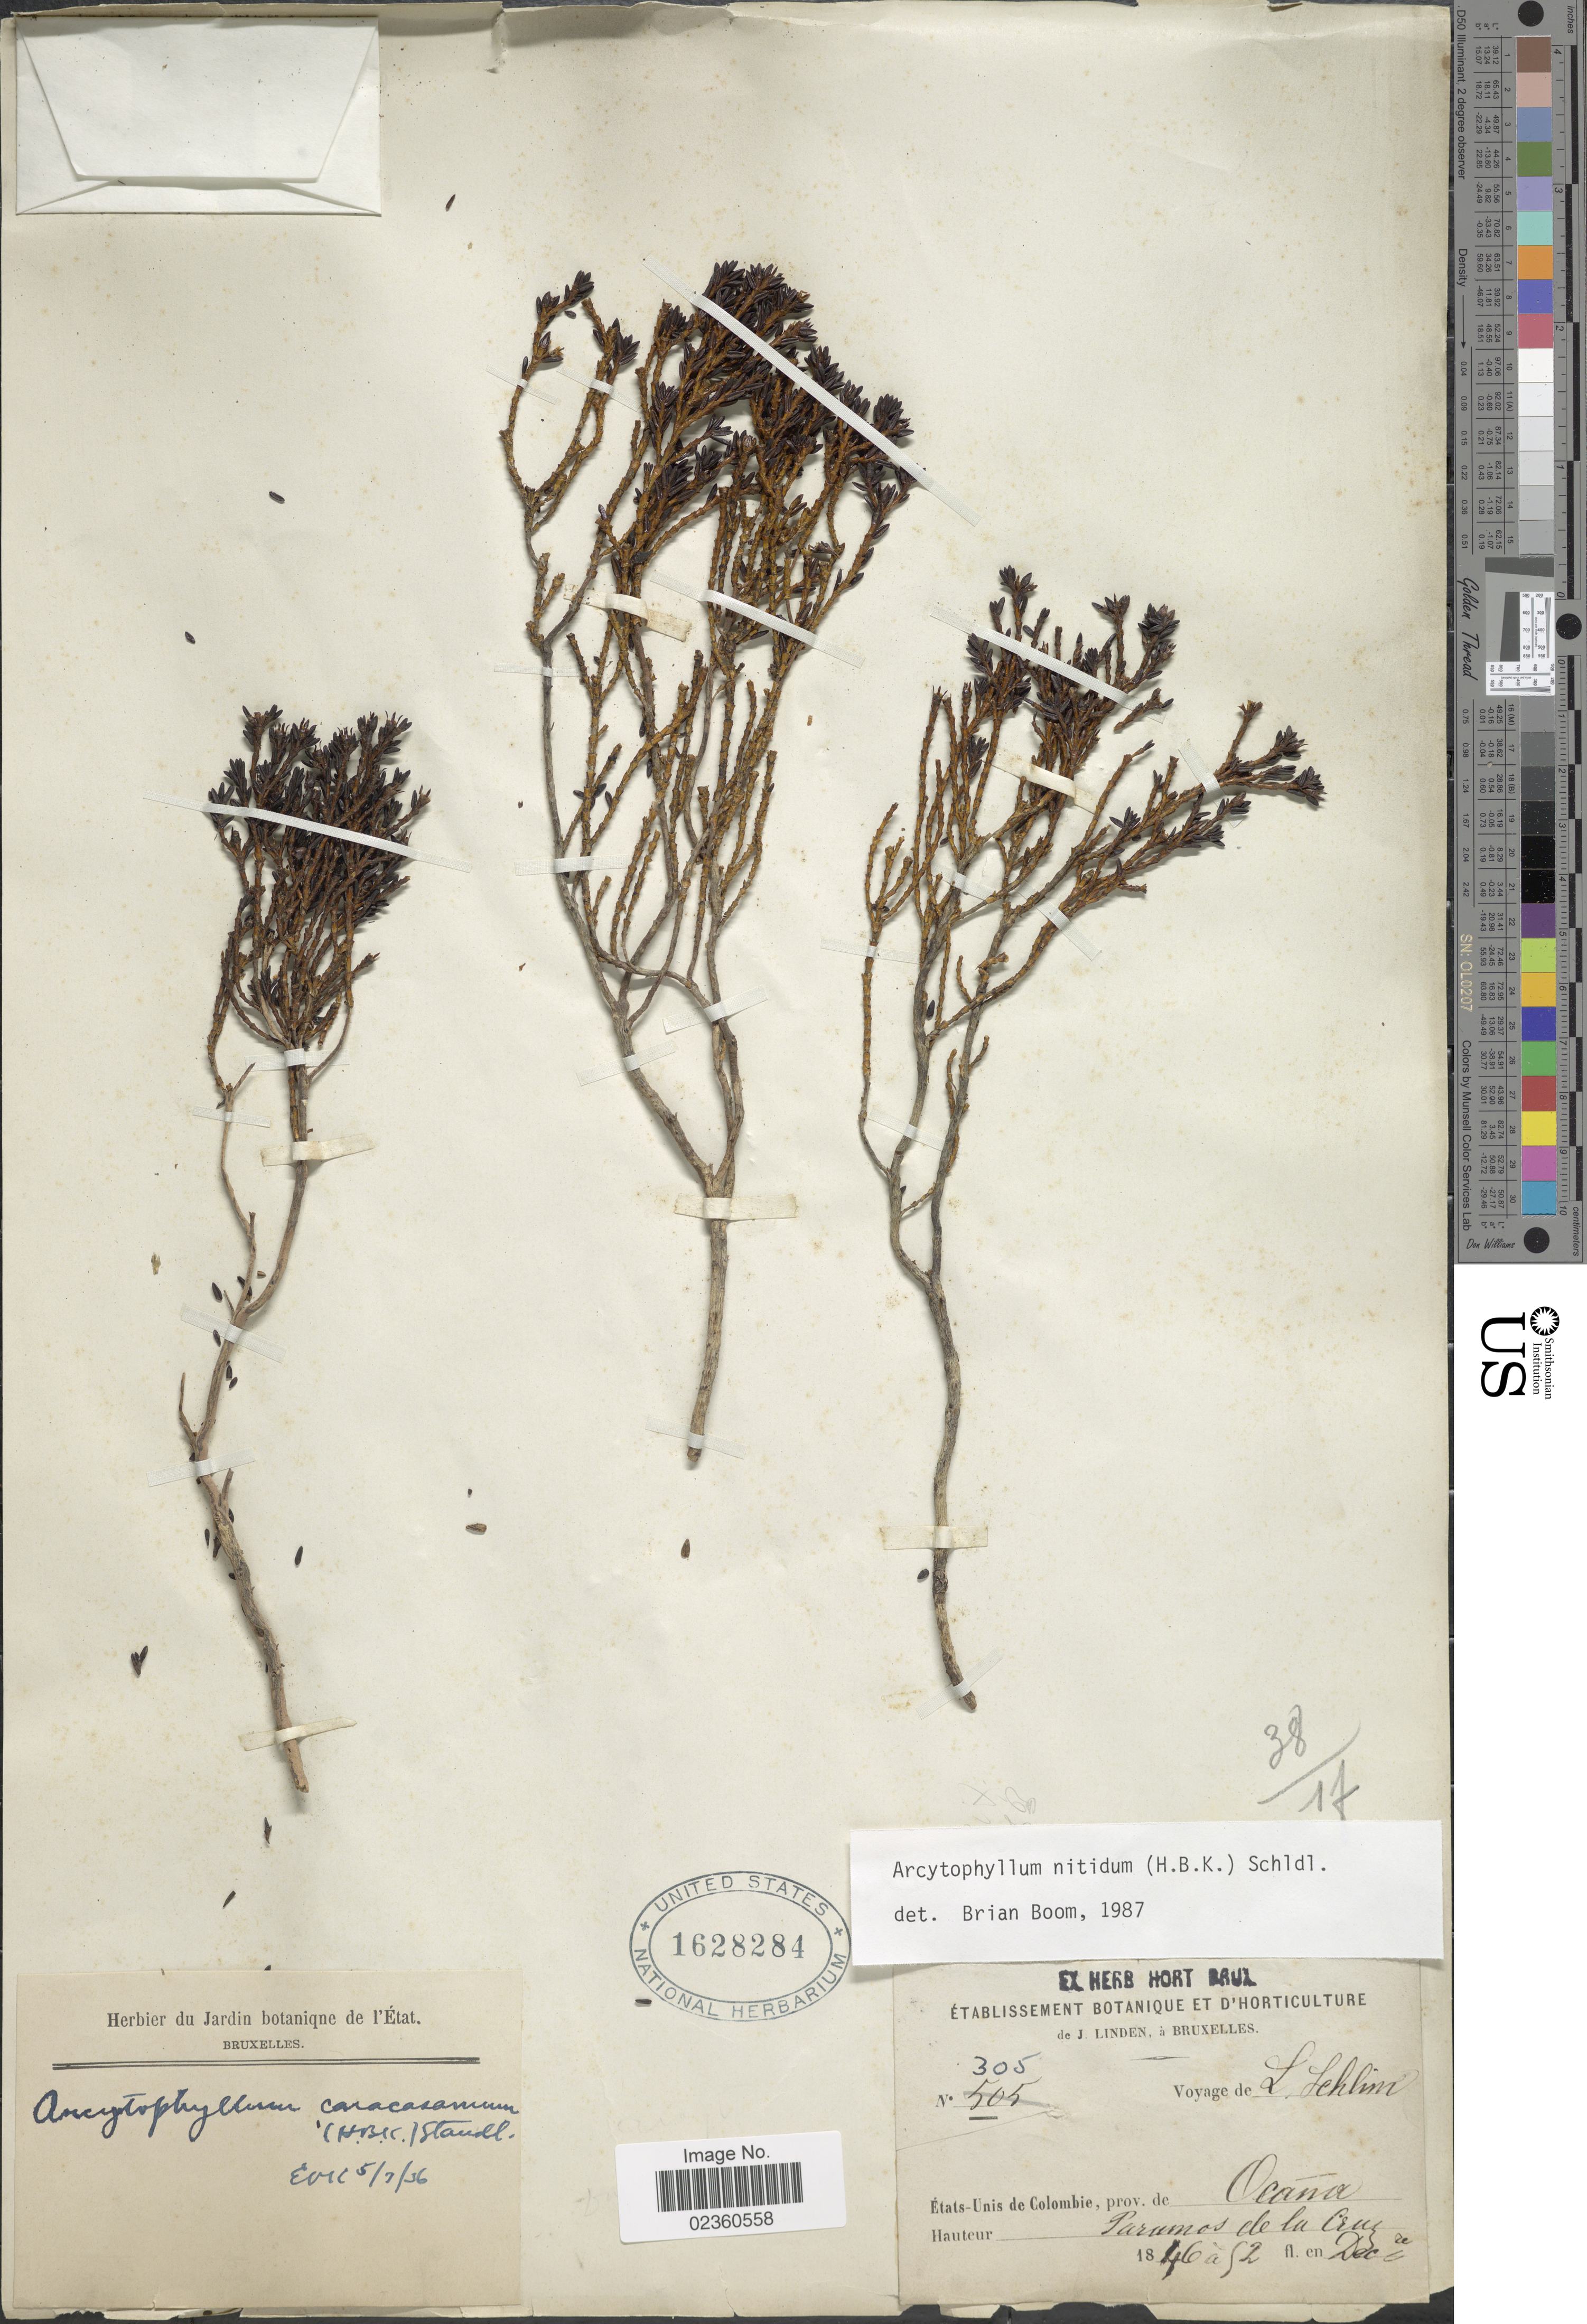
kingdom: Plantae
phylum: Tracheophyta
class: Magnoliopsida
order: Gentianales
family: Rubiaceae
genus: Arcytophyllum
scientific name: Arcytophyllum nitidum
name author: (Kunth) Schltdl.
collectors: J. Linden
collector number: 305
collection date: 1846-12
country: Colombia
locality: États-Unis de Colombie, prov de Ocaña, Paramos de la Cruz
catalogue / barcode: US 1628284